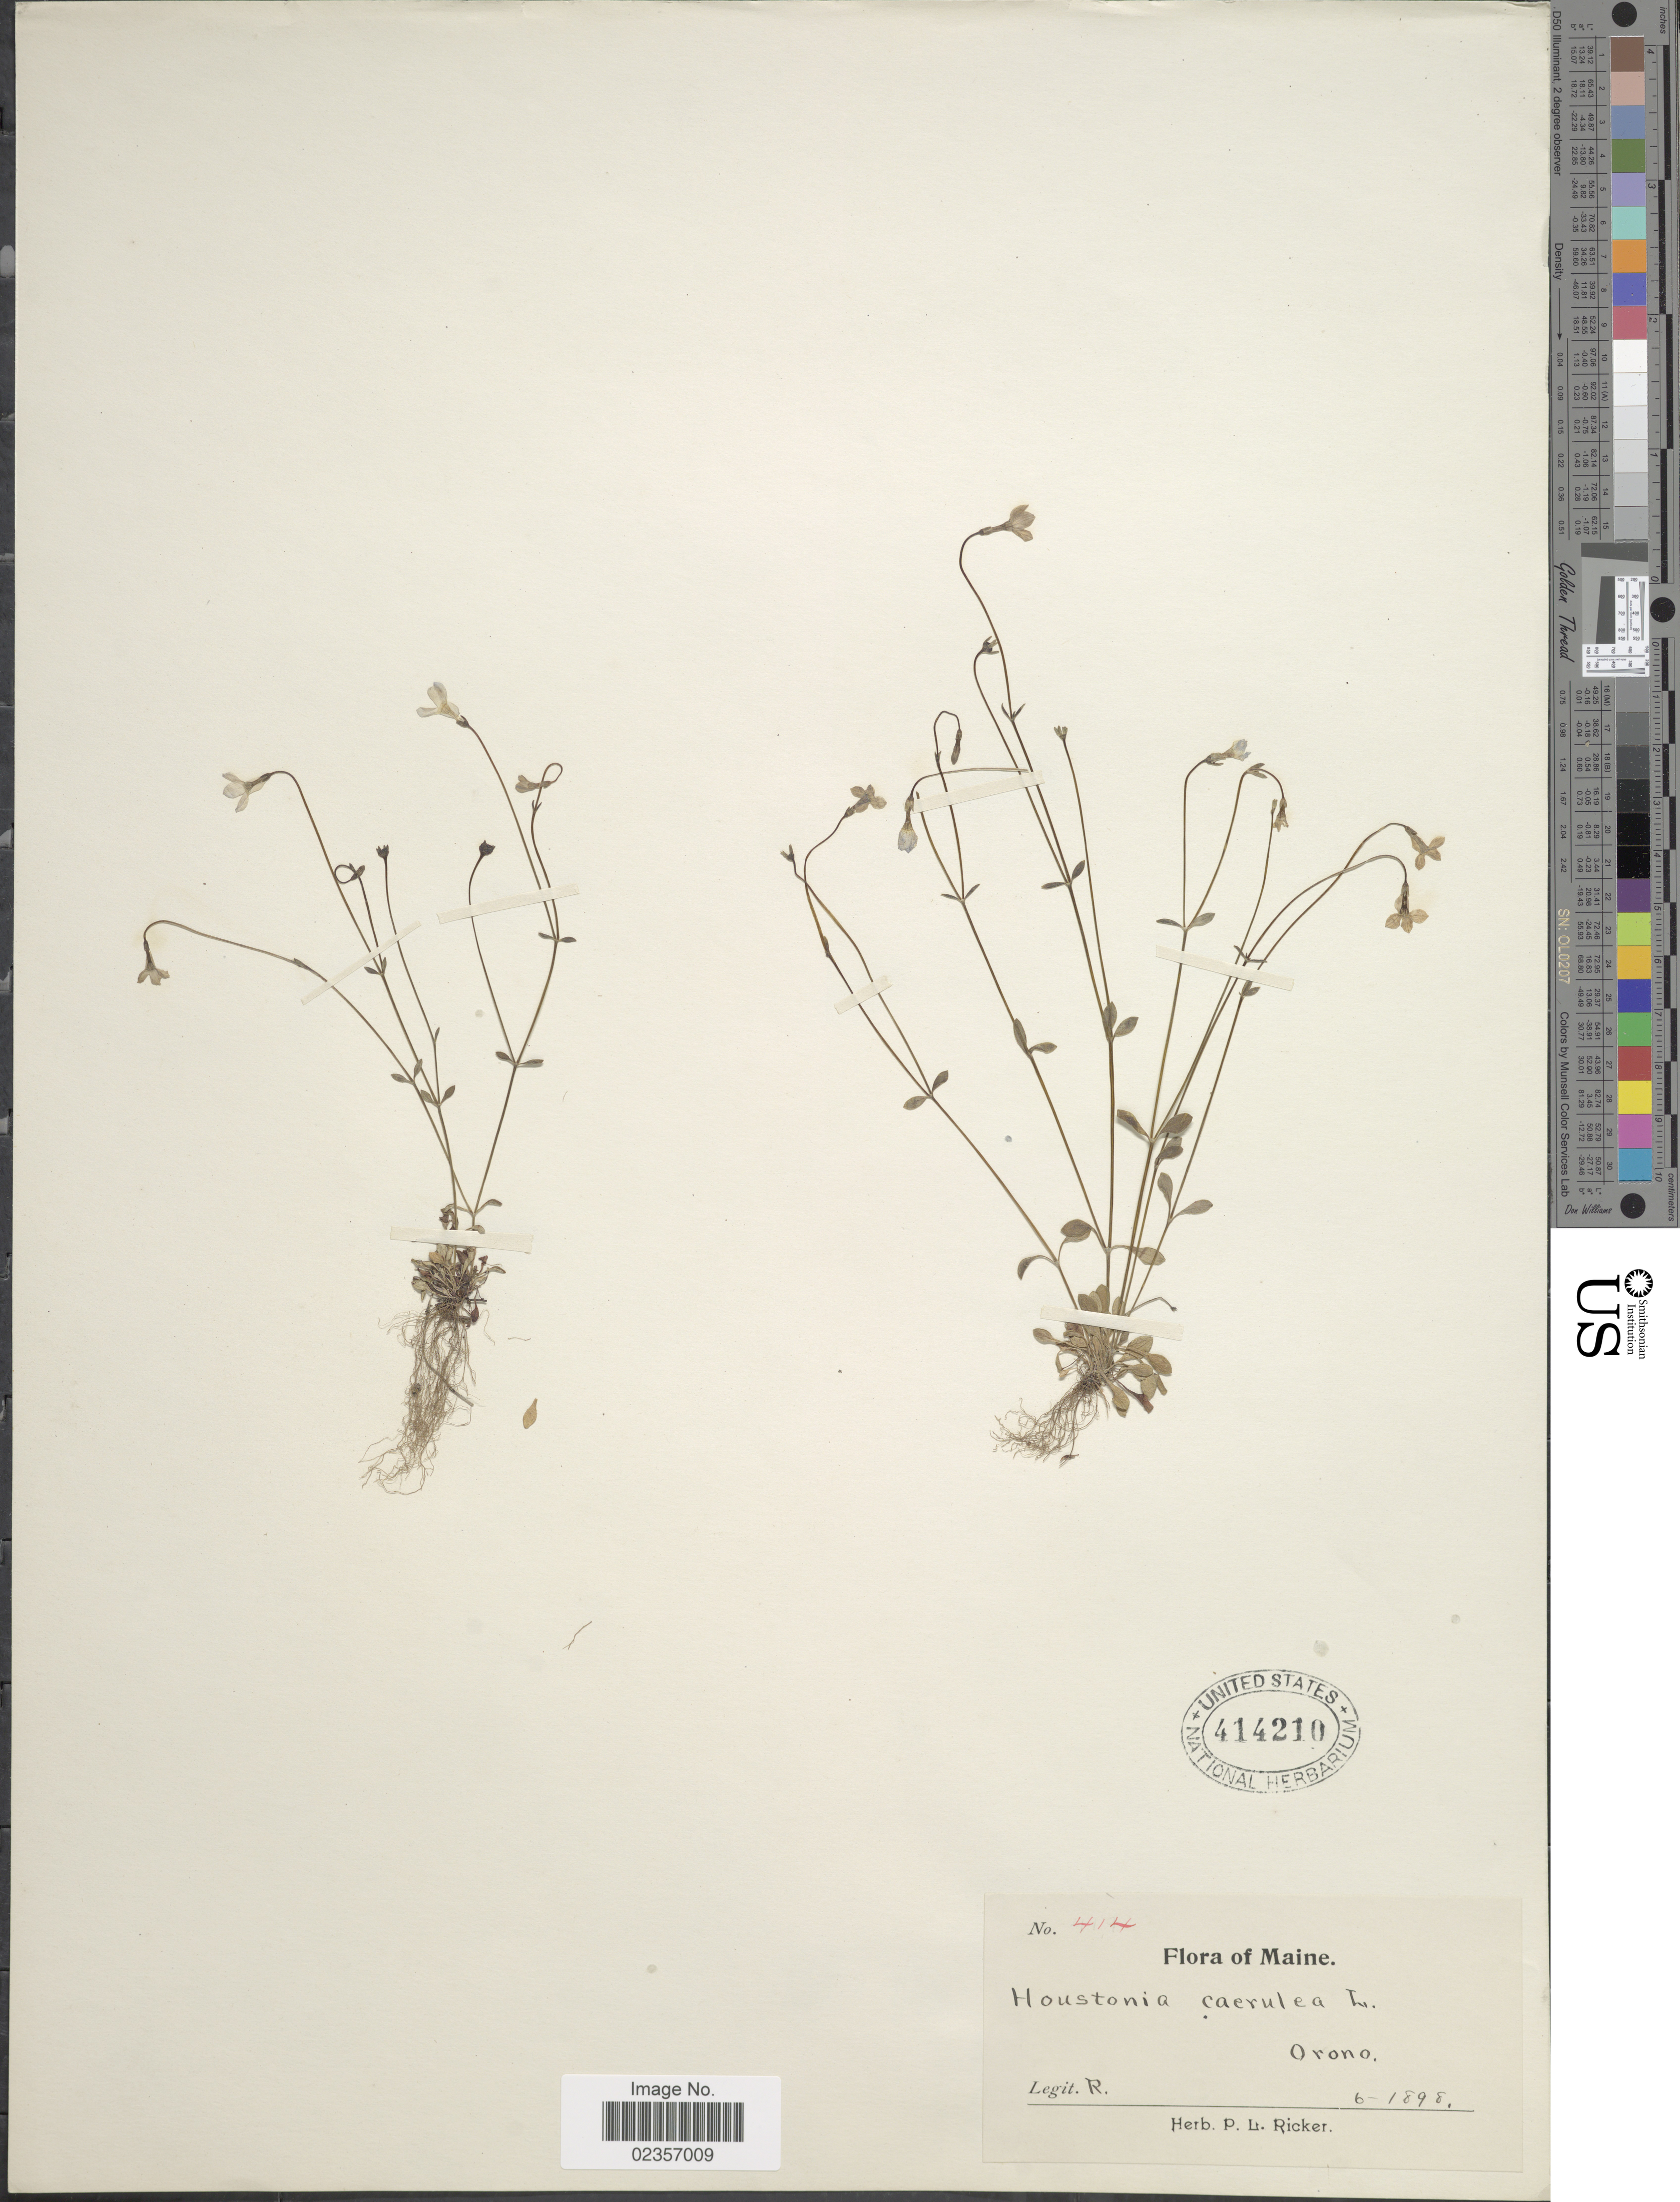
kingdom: Plantae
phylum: Tracheophyta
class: Magnoliopsida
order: Gentianales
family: Rubiaceae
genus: Houstonia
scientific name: Houstonia caerulea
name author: L.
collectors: P. Ricker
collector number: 414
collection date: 1898-06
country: United States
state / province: Maine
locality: Orono.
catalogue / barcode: US 414210